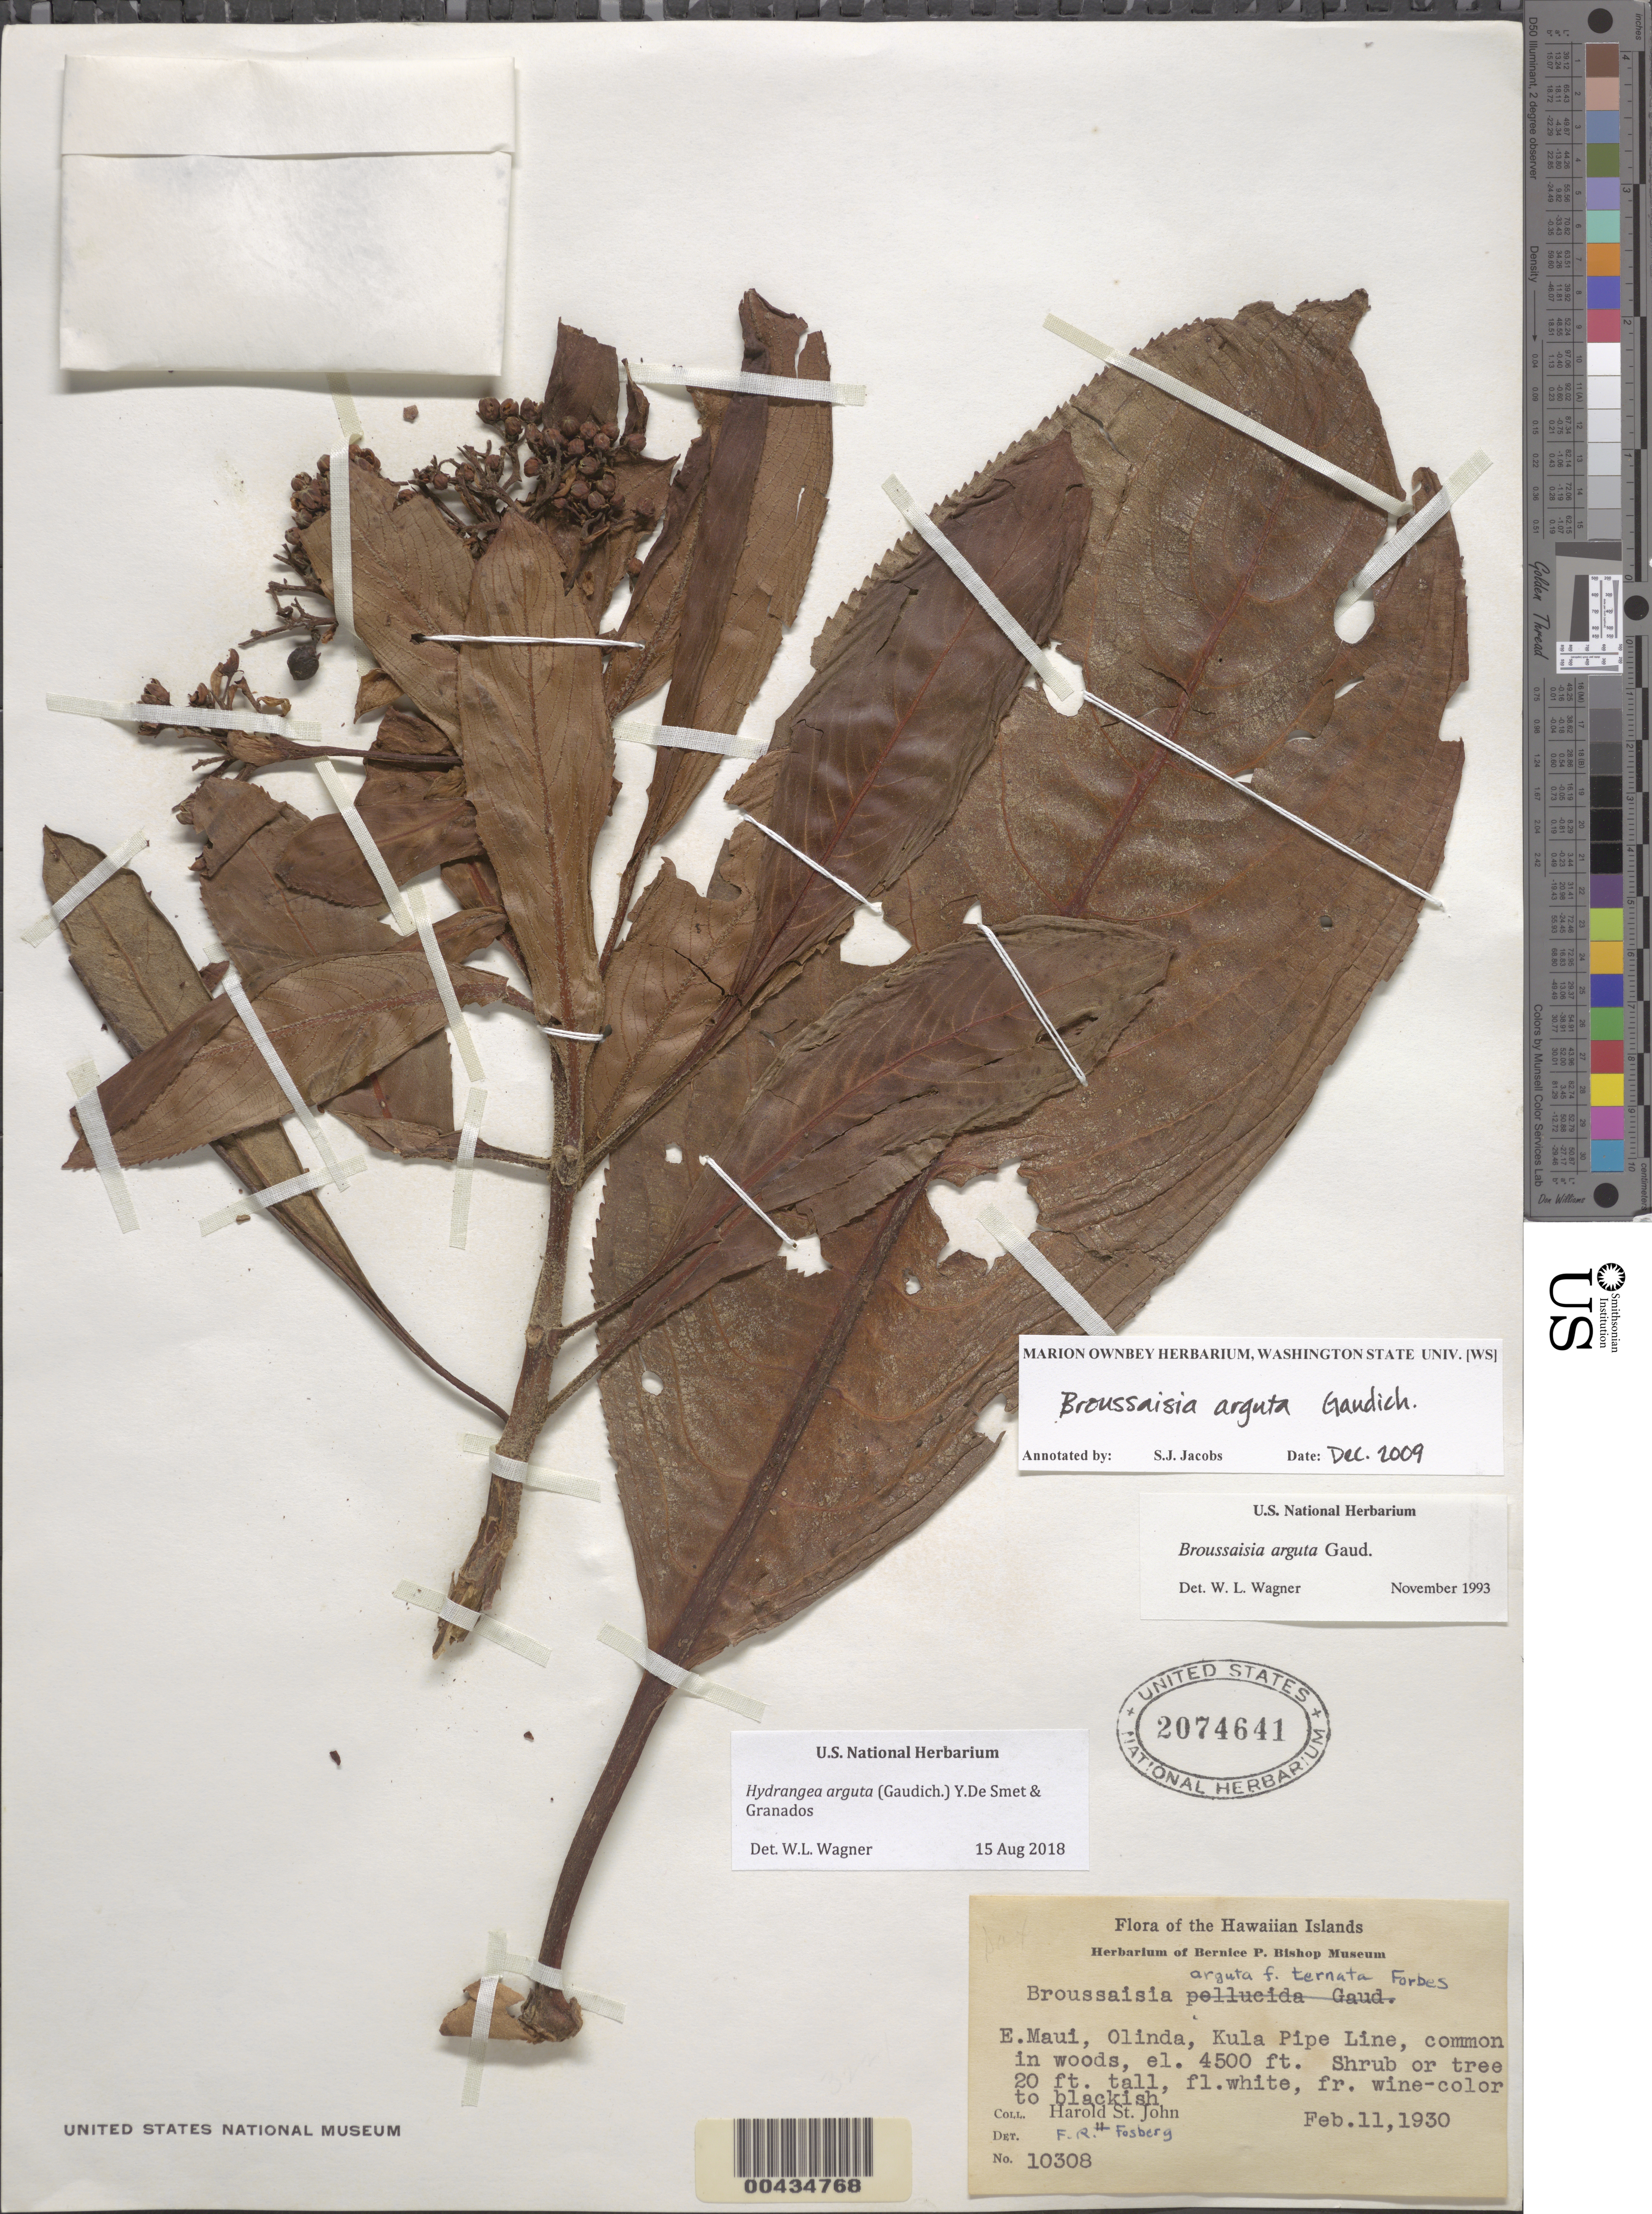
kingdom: Plantae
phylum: Tracheophyta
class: Magnoliopsida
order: Cornales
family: Hydrangeaceae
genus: Hydrangea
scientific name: Hydrangea arguta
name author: (Gaudich.) Y. De Smet & C. Granados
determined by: Wagner, W. L., (BOT), Smithsonian Institution - National Museum of Natural History (UNITED STATES)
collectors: H. St. John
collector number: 10308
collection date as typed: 11 Feb 1930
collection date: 1930-02-11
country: United States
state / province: Hawaii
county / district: Maui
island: Maui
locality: East Maui, Olinda, Kula Pipe Line, in woods.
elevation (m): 1372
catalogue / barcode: US 2074641